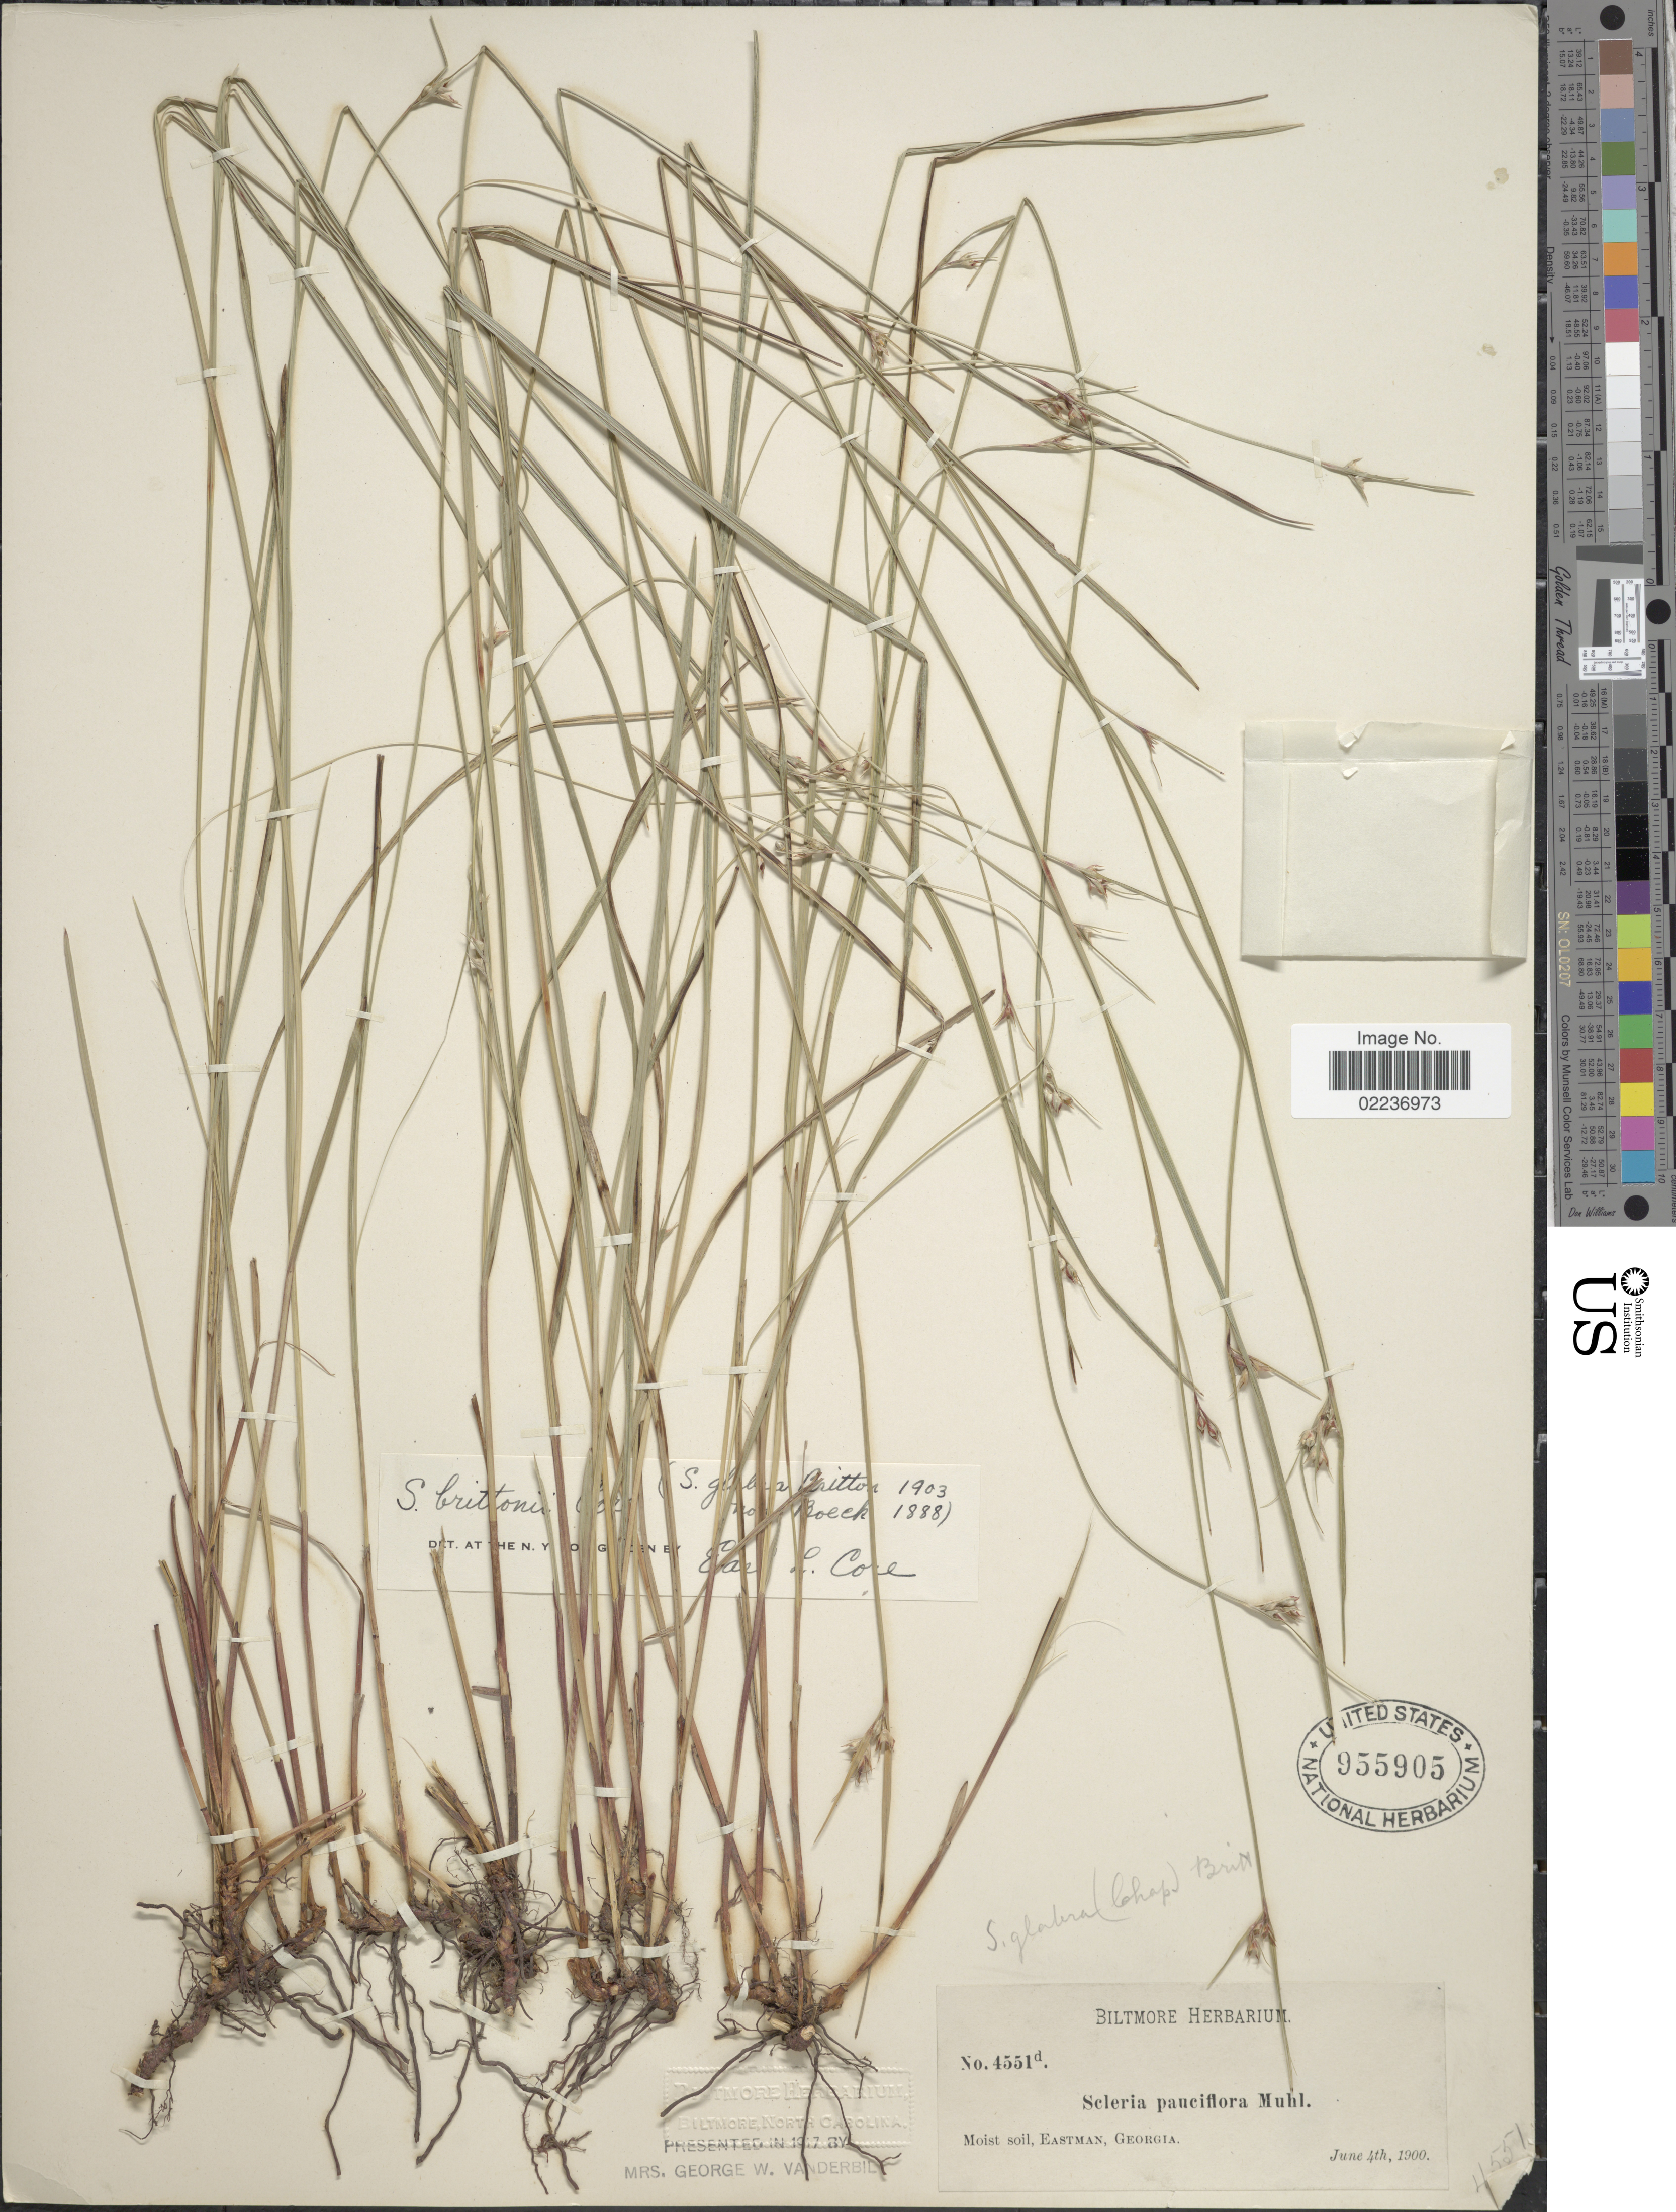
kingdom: Plantae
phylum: Tracheophyta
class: Liliopsida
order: Poales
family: Cyperaceae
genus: Scleria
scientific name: Scleria brittonii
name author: Core ex Small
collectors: ex herb. Biltmore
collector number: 4551d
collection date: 1900-06-04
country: United States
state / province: Georgia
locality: Moist soil, Eastman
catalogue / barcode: US 955905